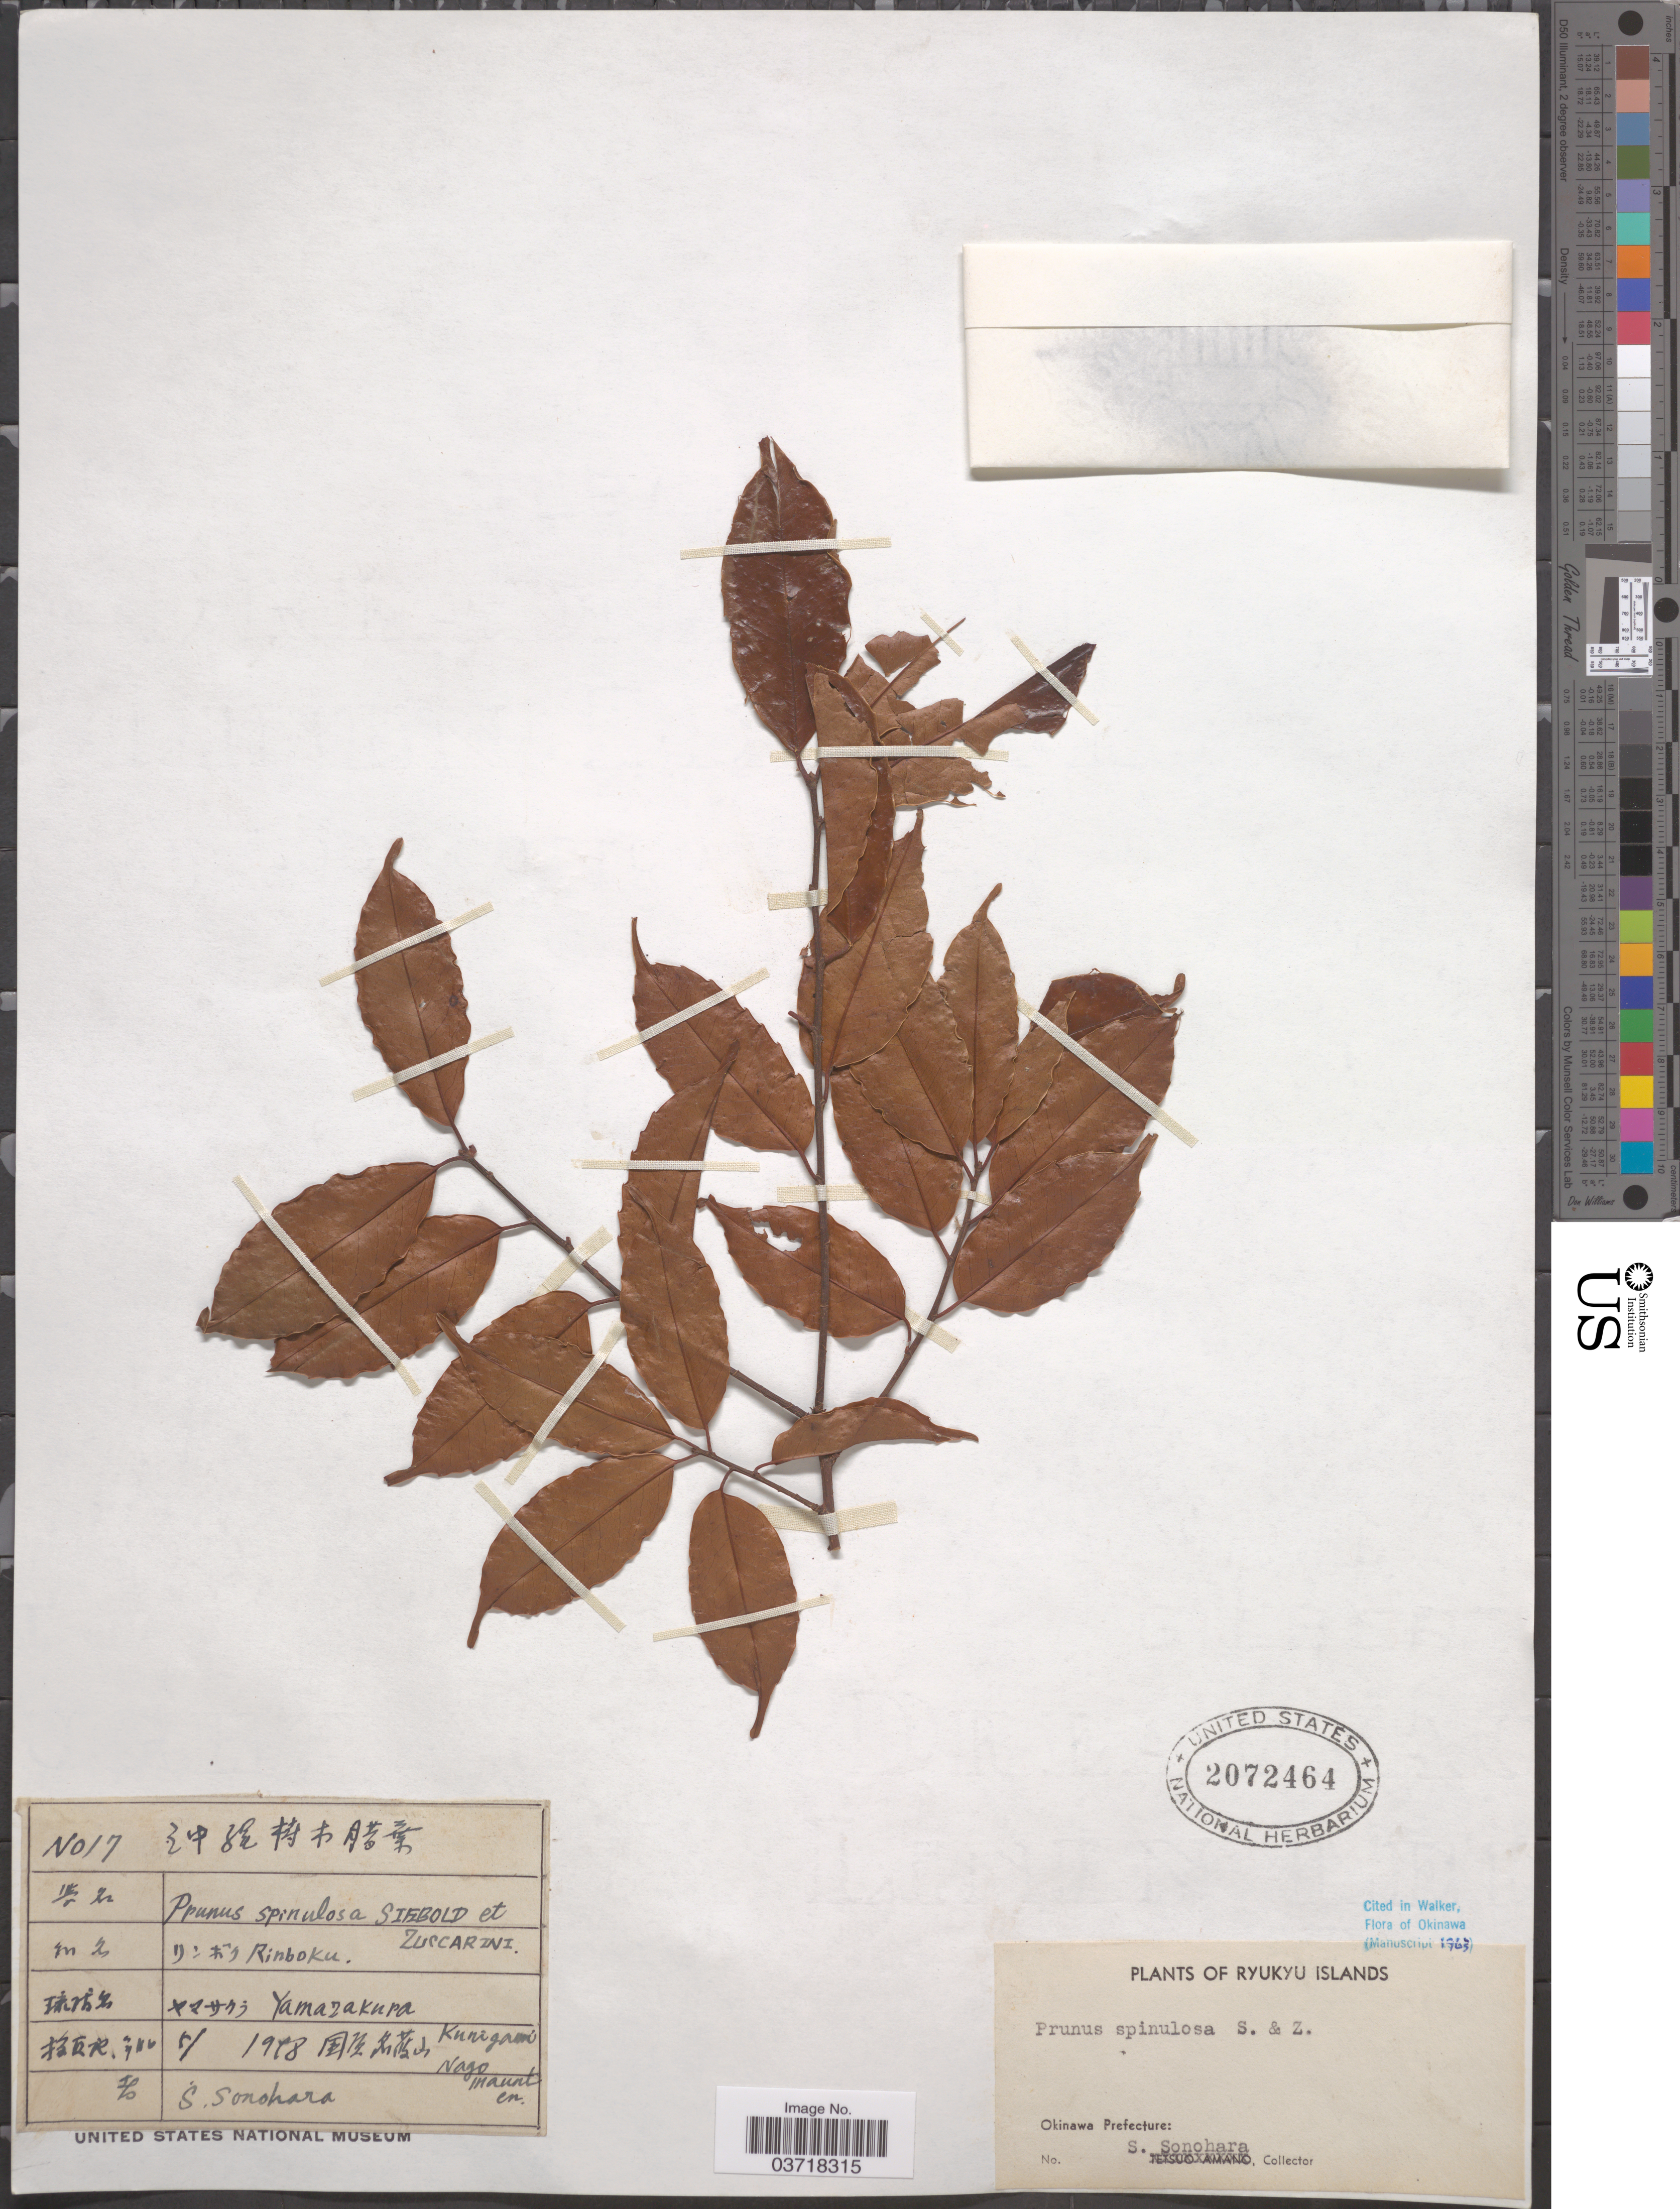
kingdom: Plantae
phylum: Tracheophyta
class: Magnoliopsida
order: Rosales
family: Rosaceae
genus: Prunus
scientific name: Prunus spinulosa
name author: Siebold & Zucc.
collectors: S. Sonohara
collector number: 17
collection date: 1978-05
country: Japan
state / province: Okinawa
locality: Ryukyu Islands. Okinawa Prefecture. X. Kunigami, Nago maunten.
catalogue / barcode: US 2072464